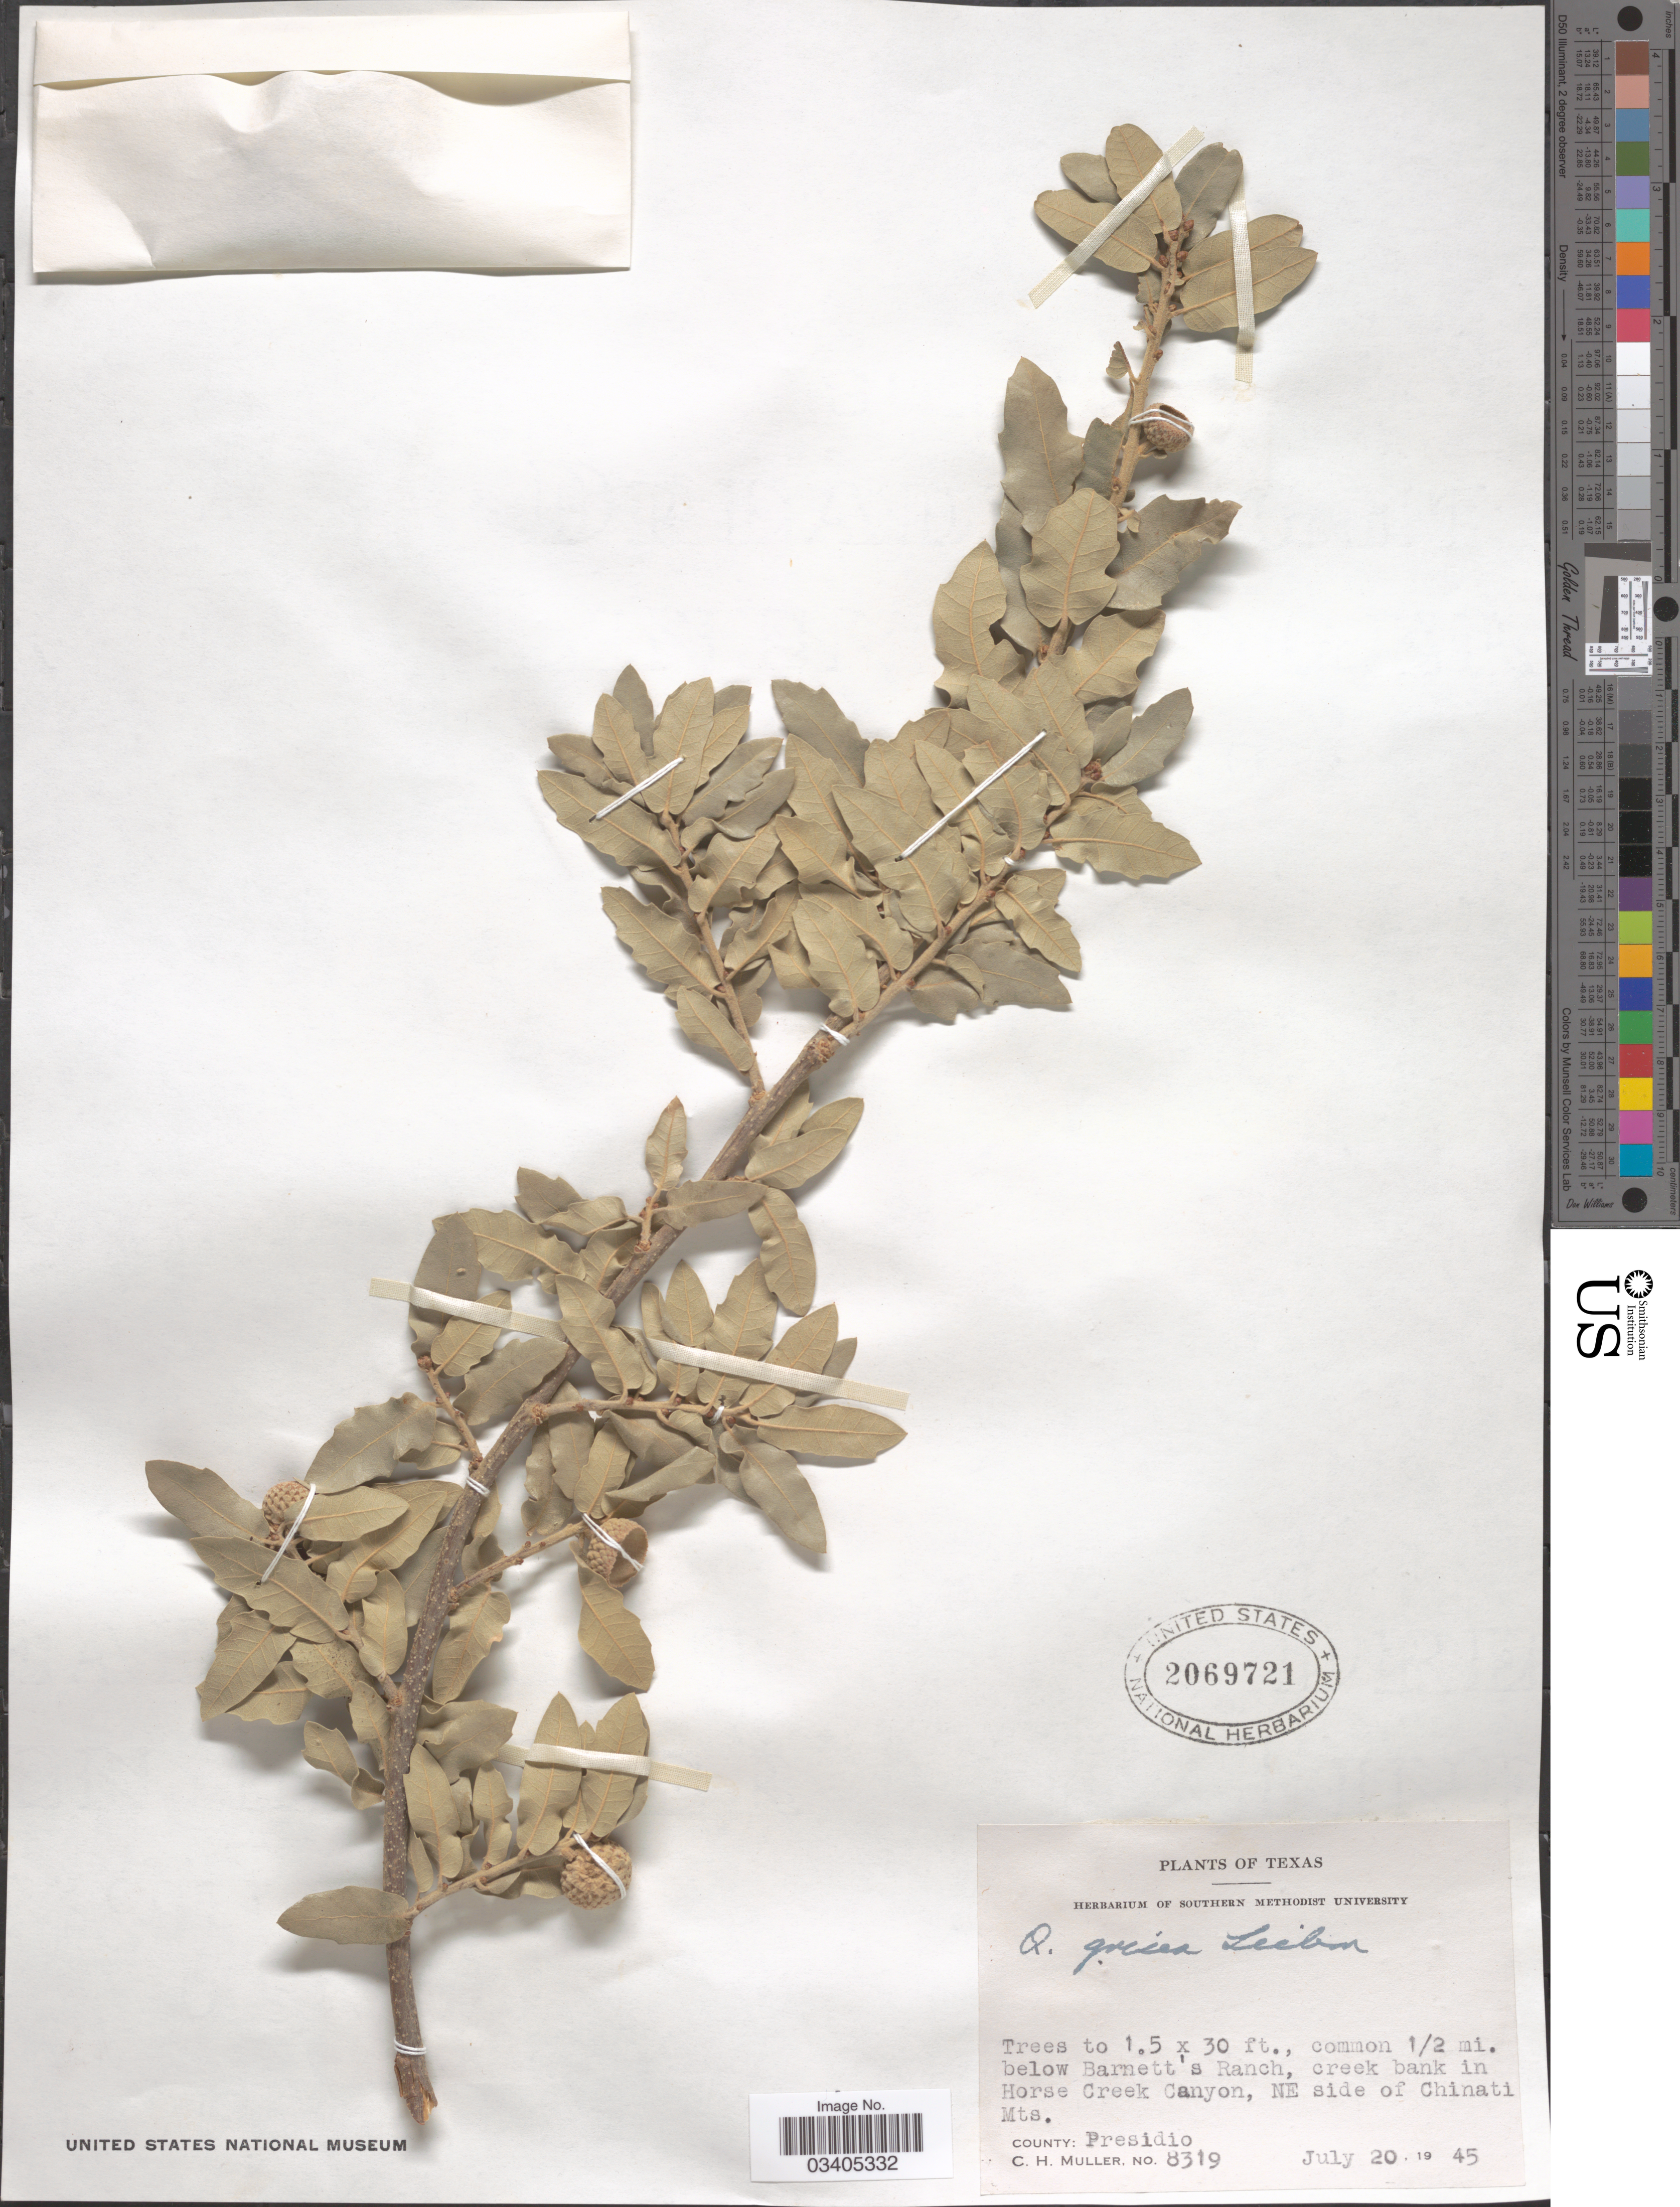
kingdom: Plantae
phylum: Tracheophyta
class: Magnoliopsida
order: Fagales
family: Fagaceae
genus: Quercus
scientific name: Quercus grisea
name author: Liebm.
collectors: C. H. Mueller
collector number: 8319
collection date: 1945-07-20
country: United States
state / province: Texas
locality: Common 1/2 mi. below Barnett's Ranch, creek bank in Horse Creek Canyon, NE side of Chinati Mts. County: Presidio.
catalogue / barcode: US 2069721